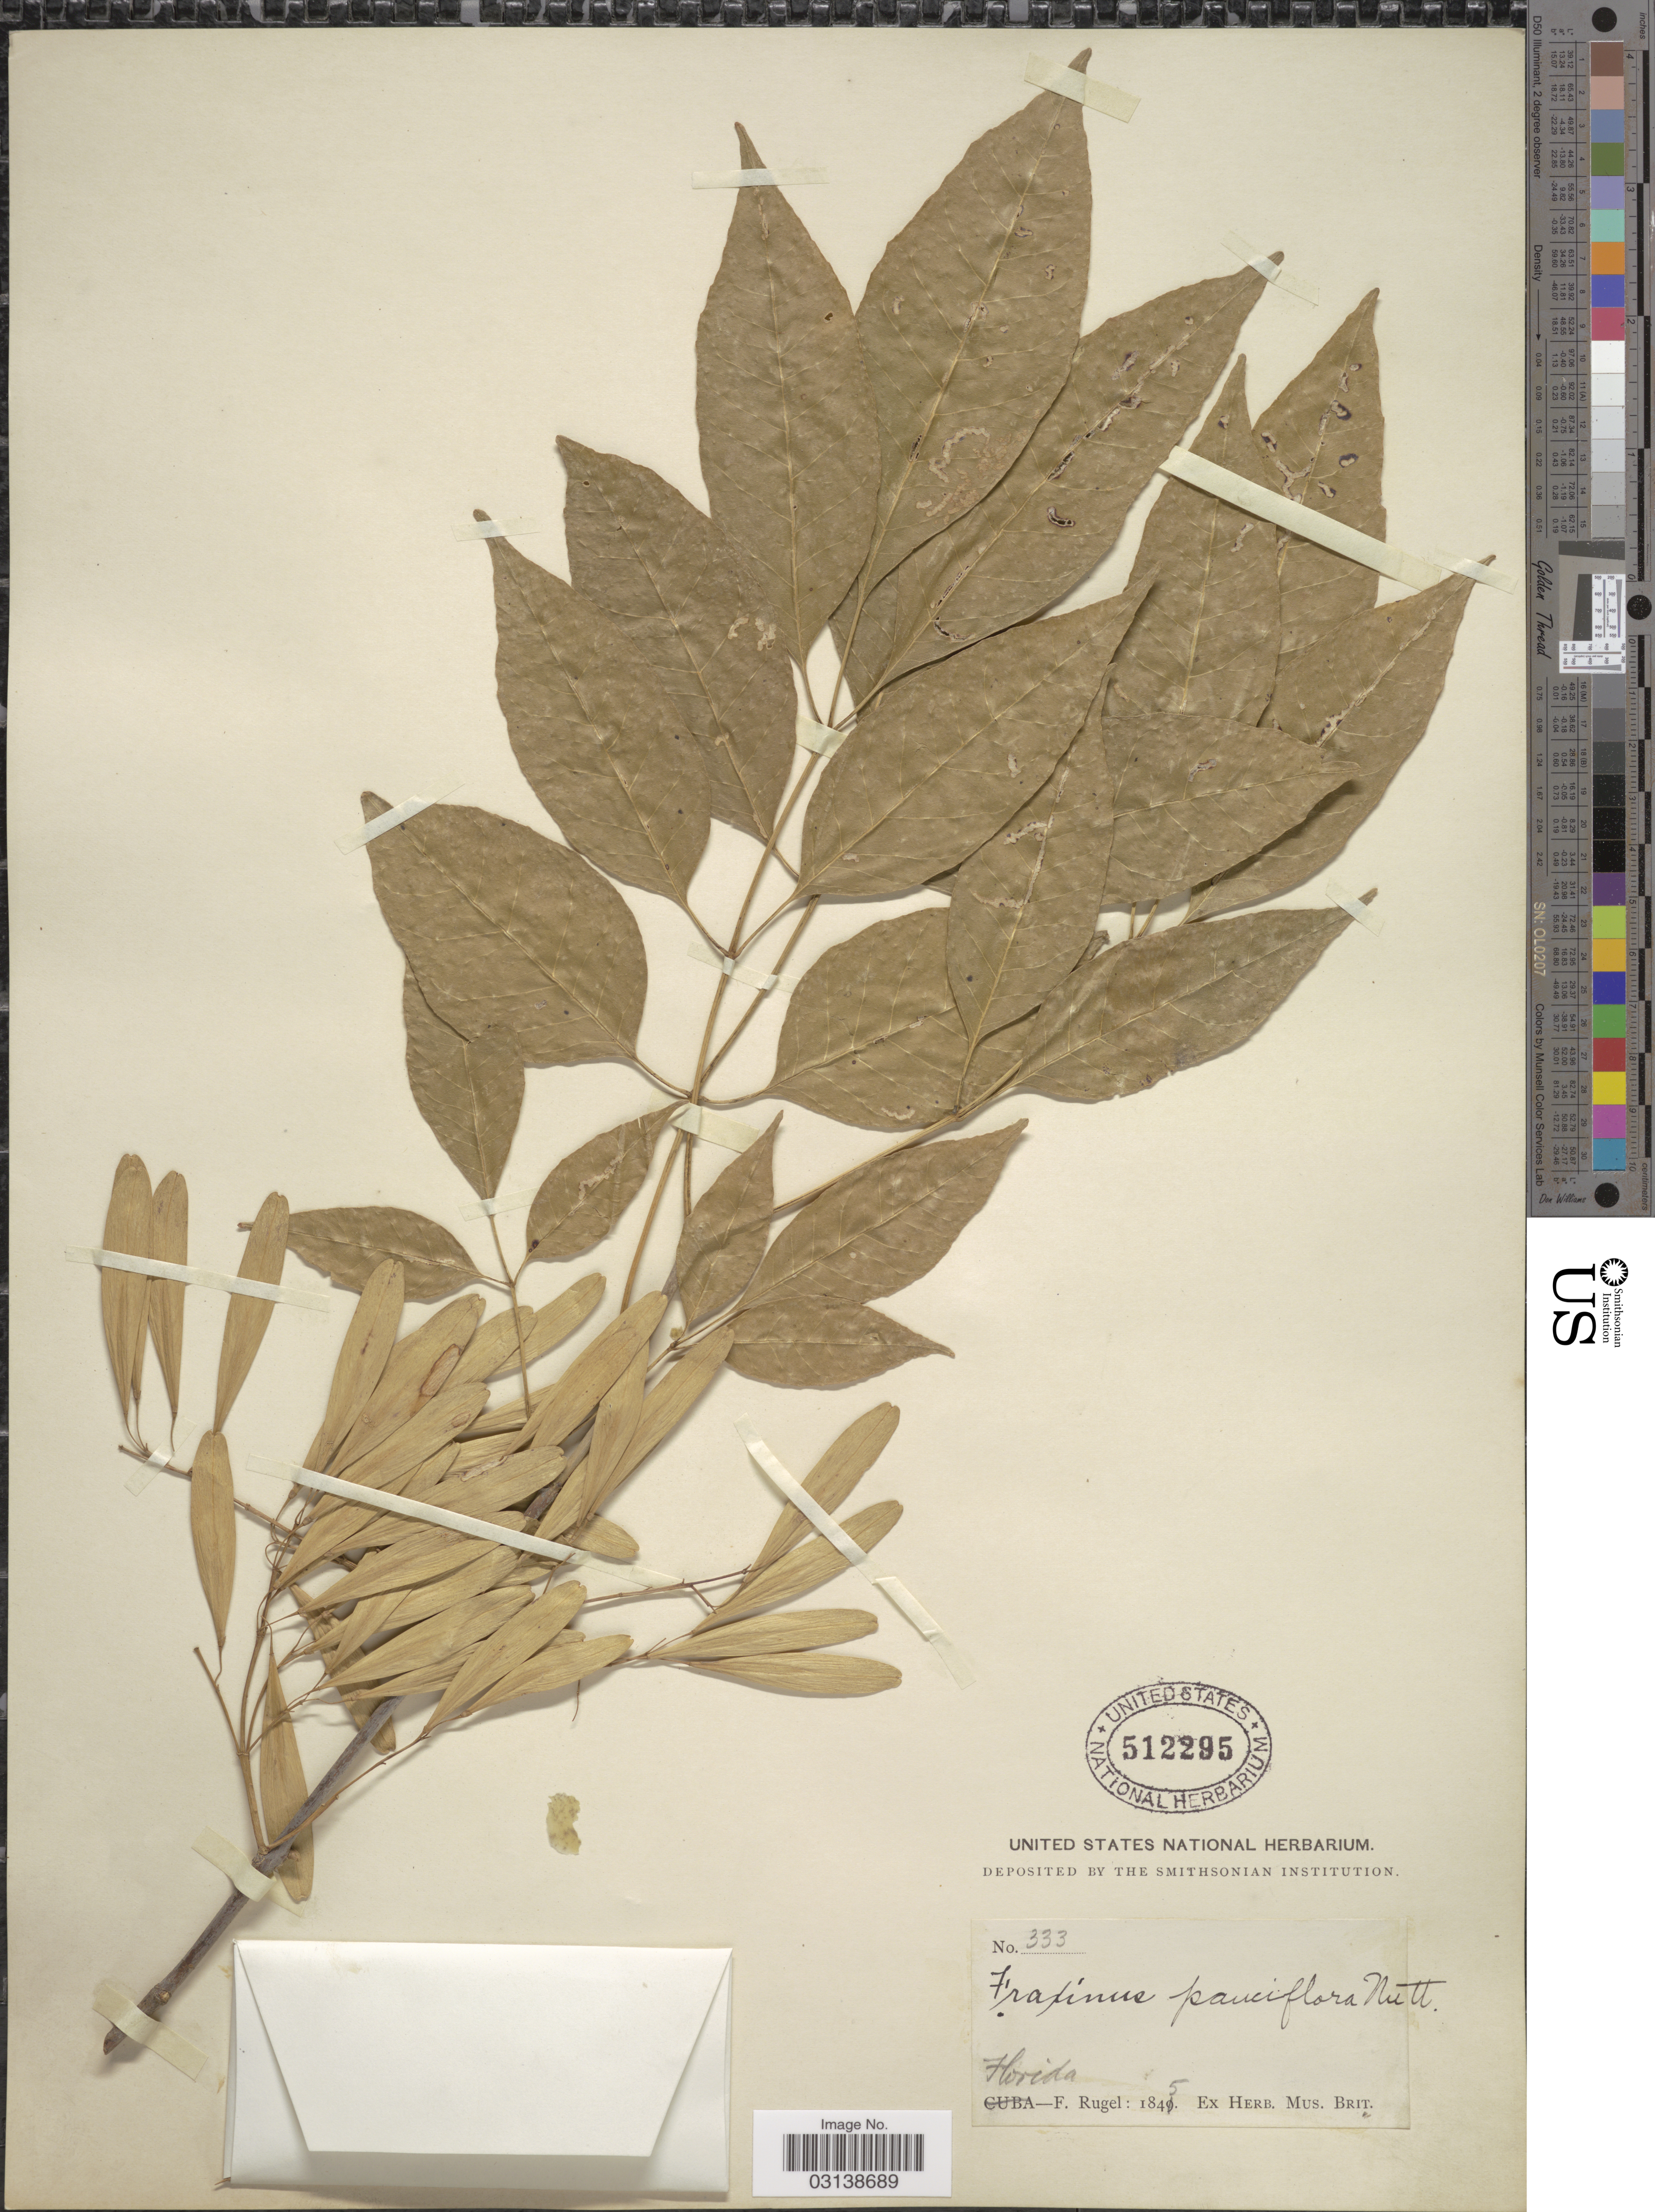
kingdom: Plantae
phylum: Tracheophyta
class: Magnoliopsida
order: Lamiales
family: Oleaceae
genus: Fraxinus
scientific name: Fraxinus caroliniana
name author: Mill.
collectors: F. Rugel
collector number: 333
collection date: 1845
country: United States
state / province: Florida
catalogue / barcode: US 512295